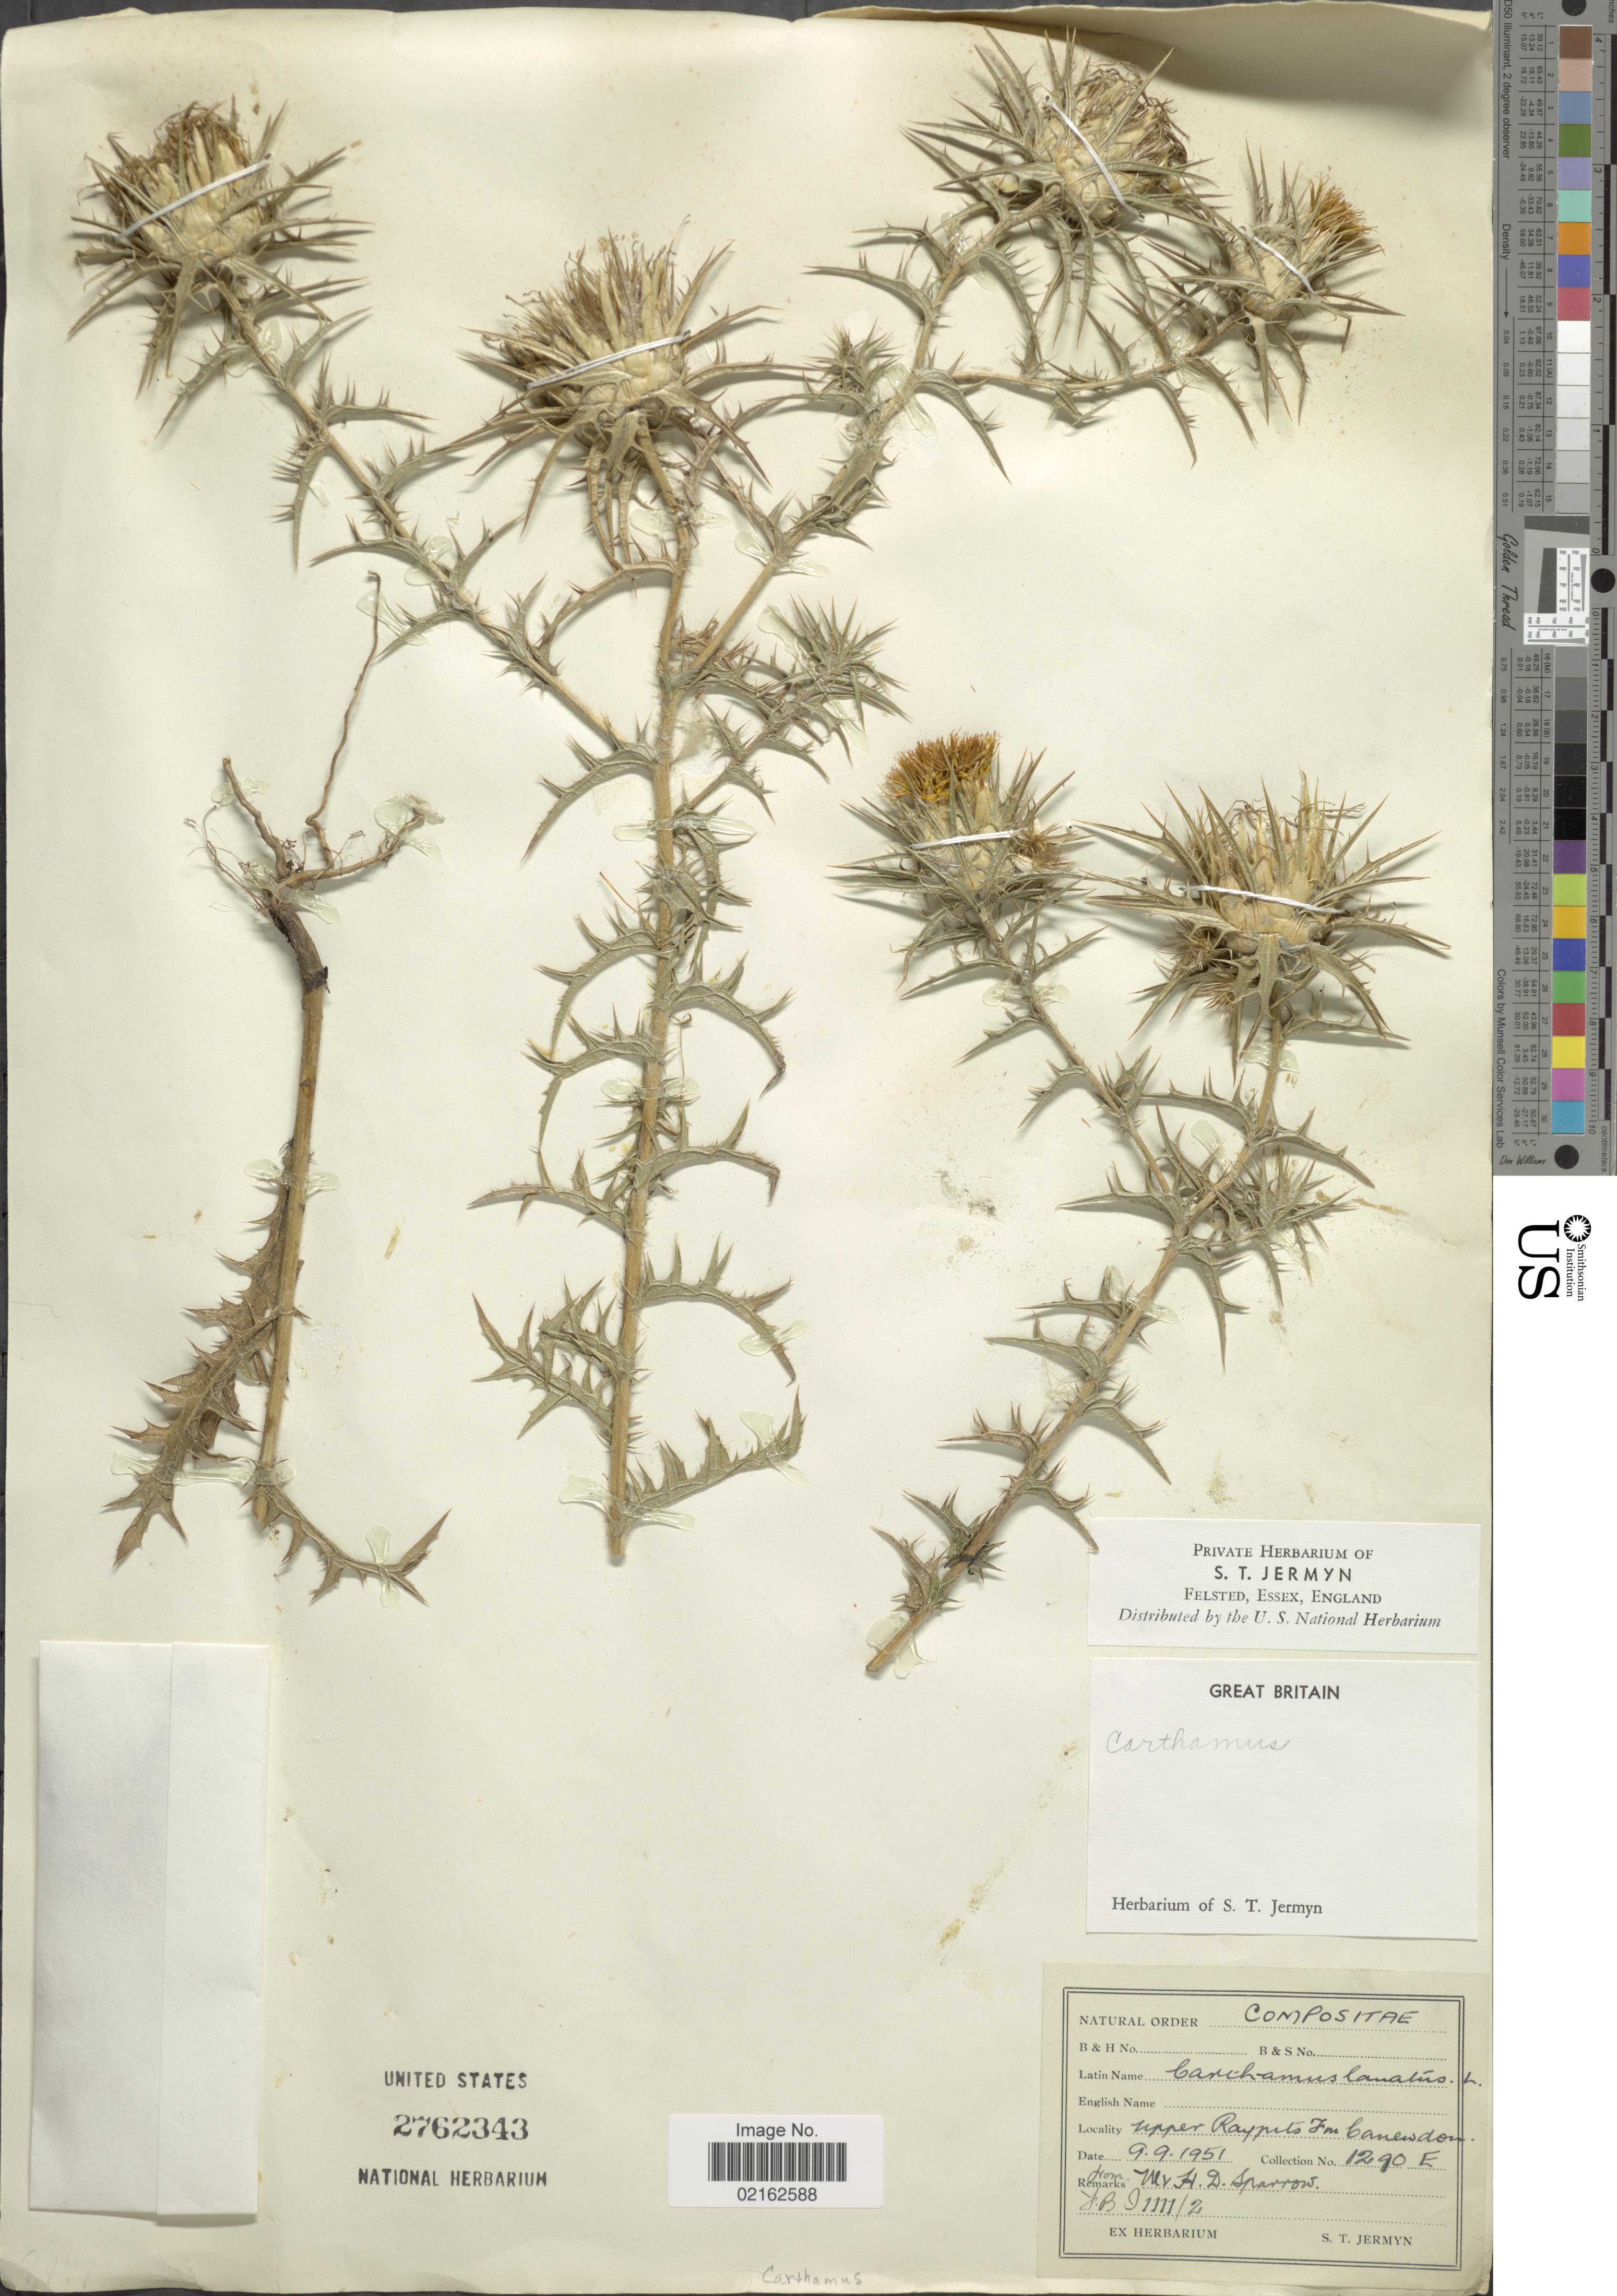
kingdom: Plantae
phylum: Tracheophyta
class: Magnoliopsida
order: Asterales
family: Asteraceae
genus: Carthamus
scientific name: Carthamus lanatus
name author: L.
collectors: S. Jermyn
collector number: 1290E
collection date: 1951-09-09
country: United Kingdom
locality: Great Britain, Upper Raypits Fm Canewdon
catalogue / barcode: US 2762343